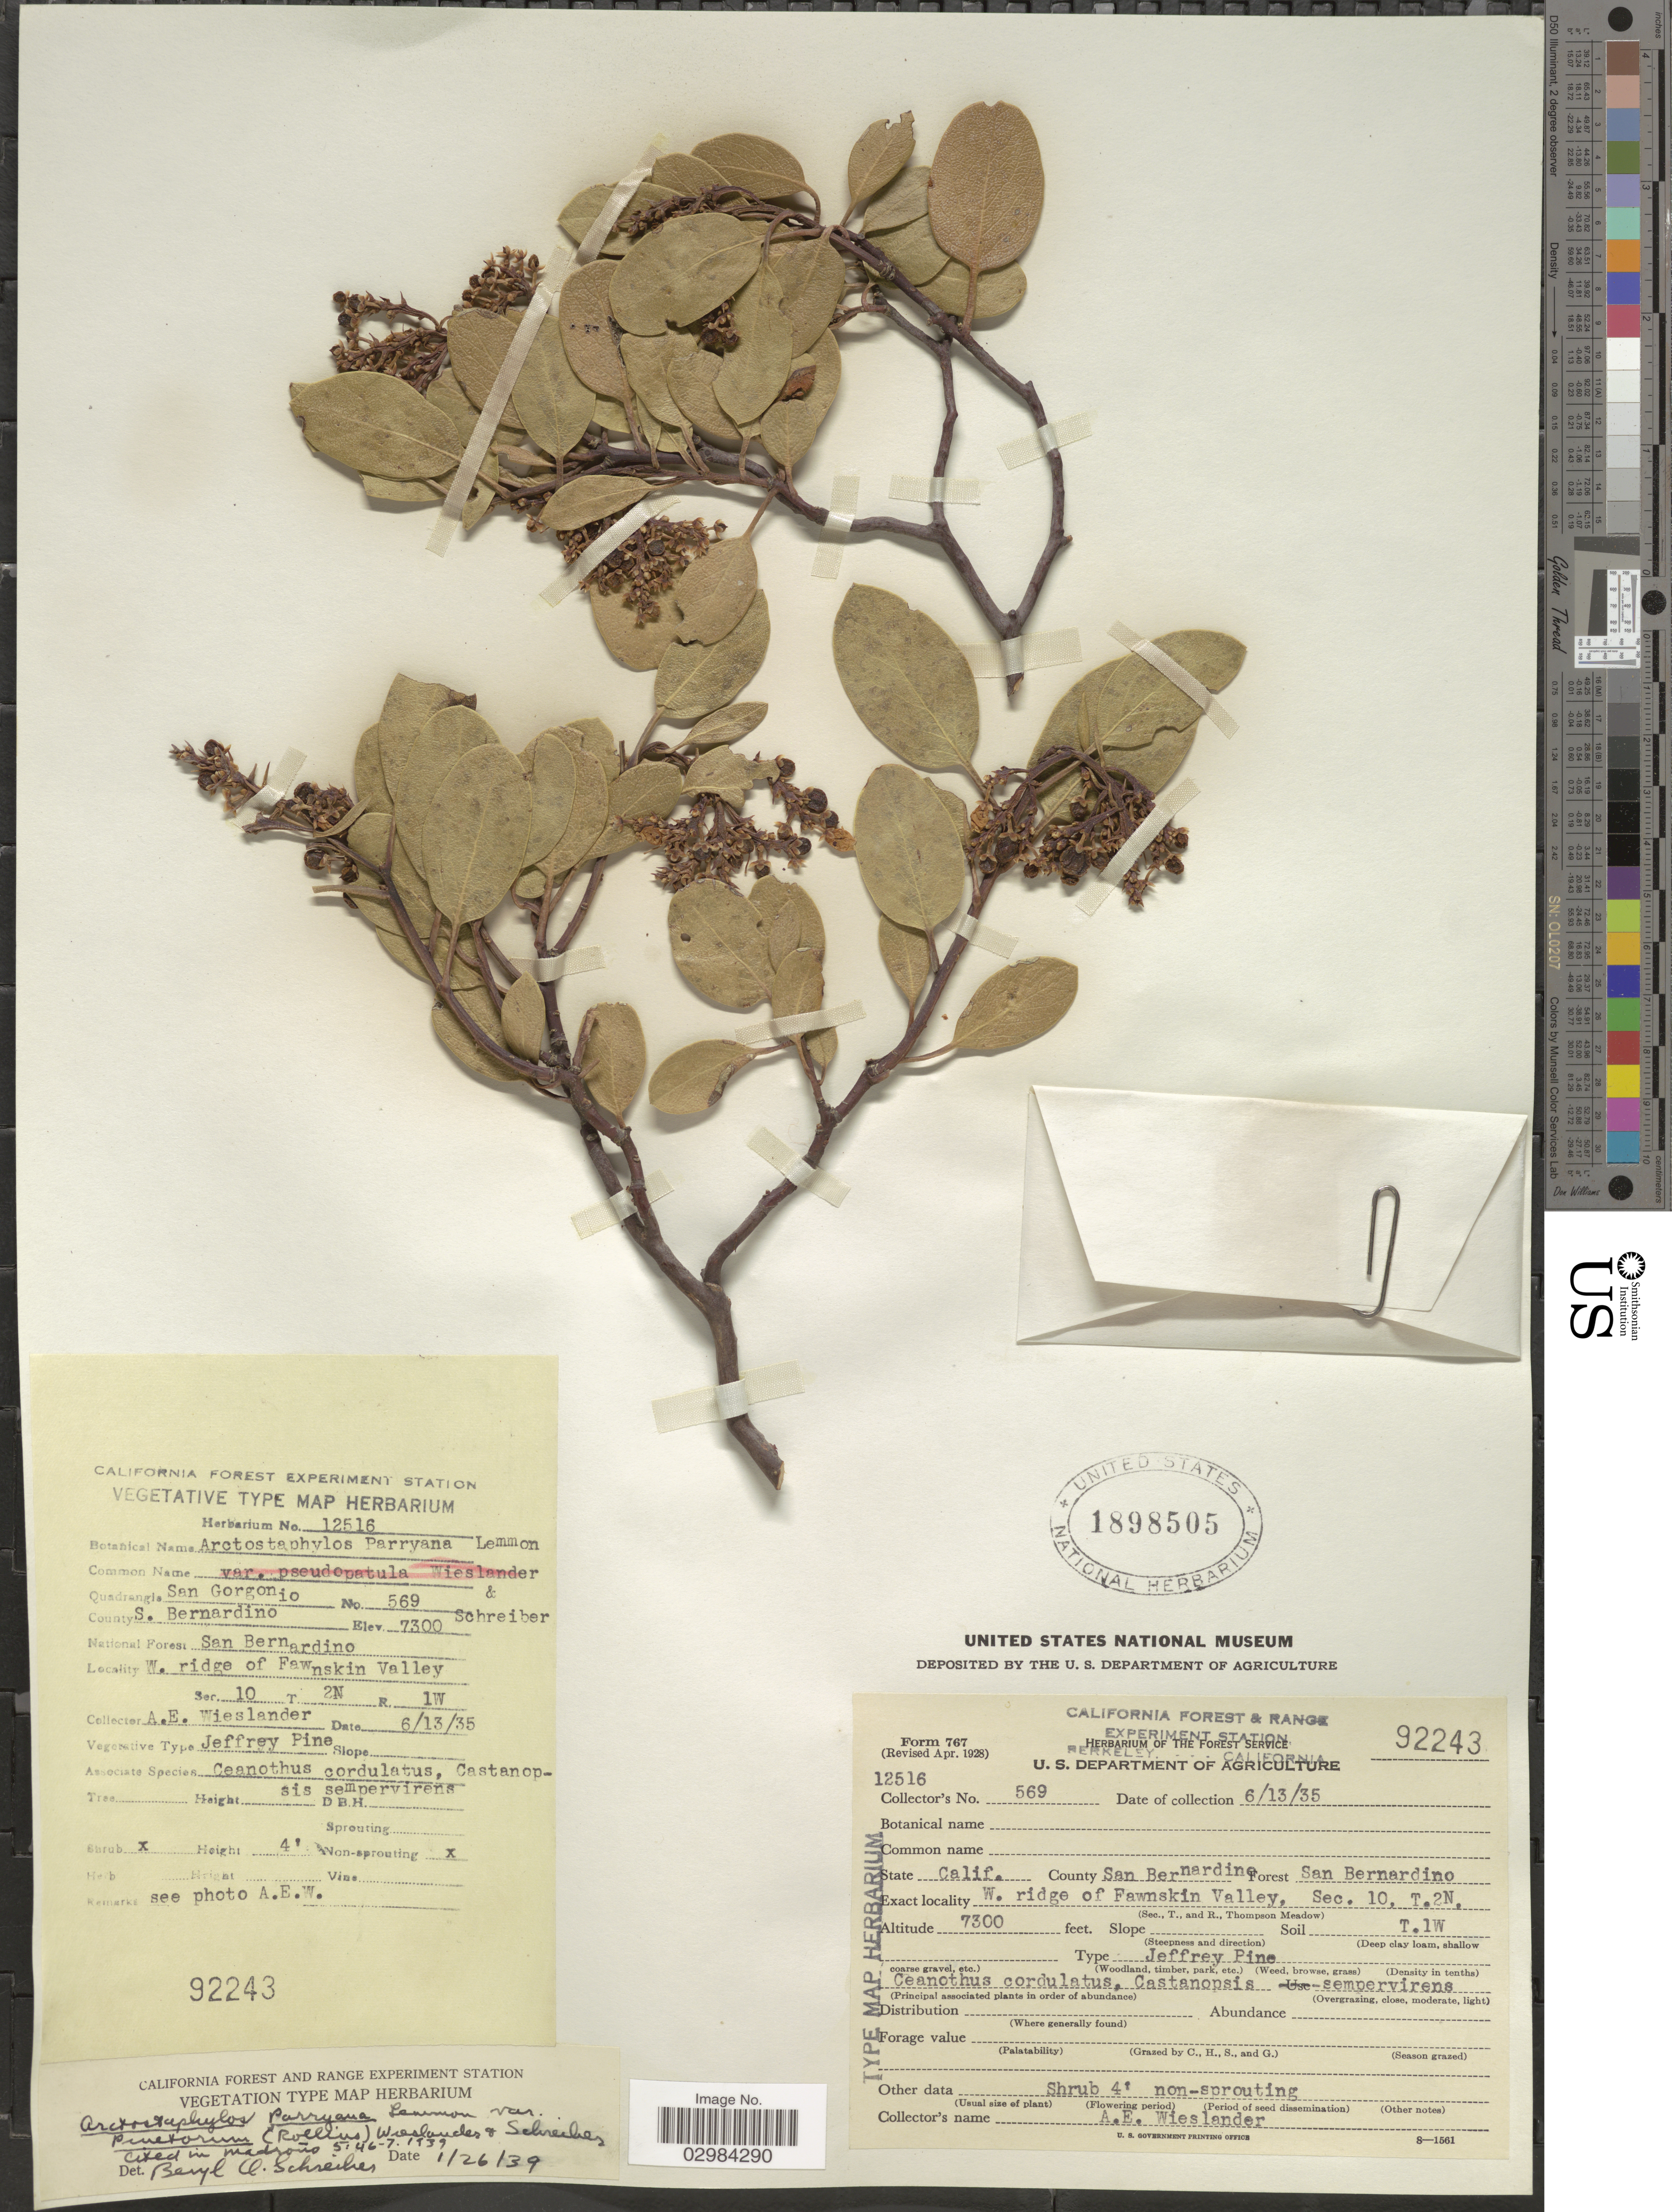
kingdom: Plantae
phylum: Tracheophyta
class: Magnoliopsida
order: Ericales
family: Ericaceae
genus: Arctostaphylos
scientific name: Arctostaphylos parryana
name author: Lemmon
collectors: A. E. Wieslander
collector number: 569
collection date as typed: Transcribed d/m/y: 13/6/35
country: United States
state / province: California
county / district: San Bernardino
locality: County San Bernardino, Forest San Bernardino, W. ridge of Fawnskin Valley, Sec. 10, T2N, T1W. Jeffrey Pine.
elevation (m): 2225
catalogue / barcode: US 1898505